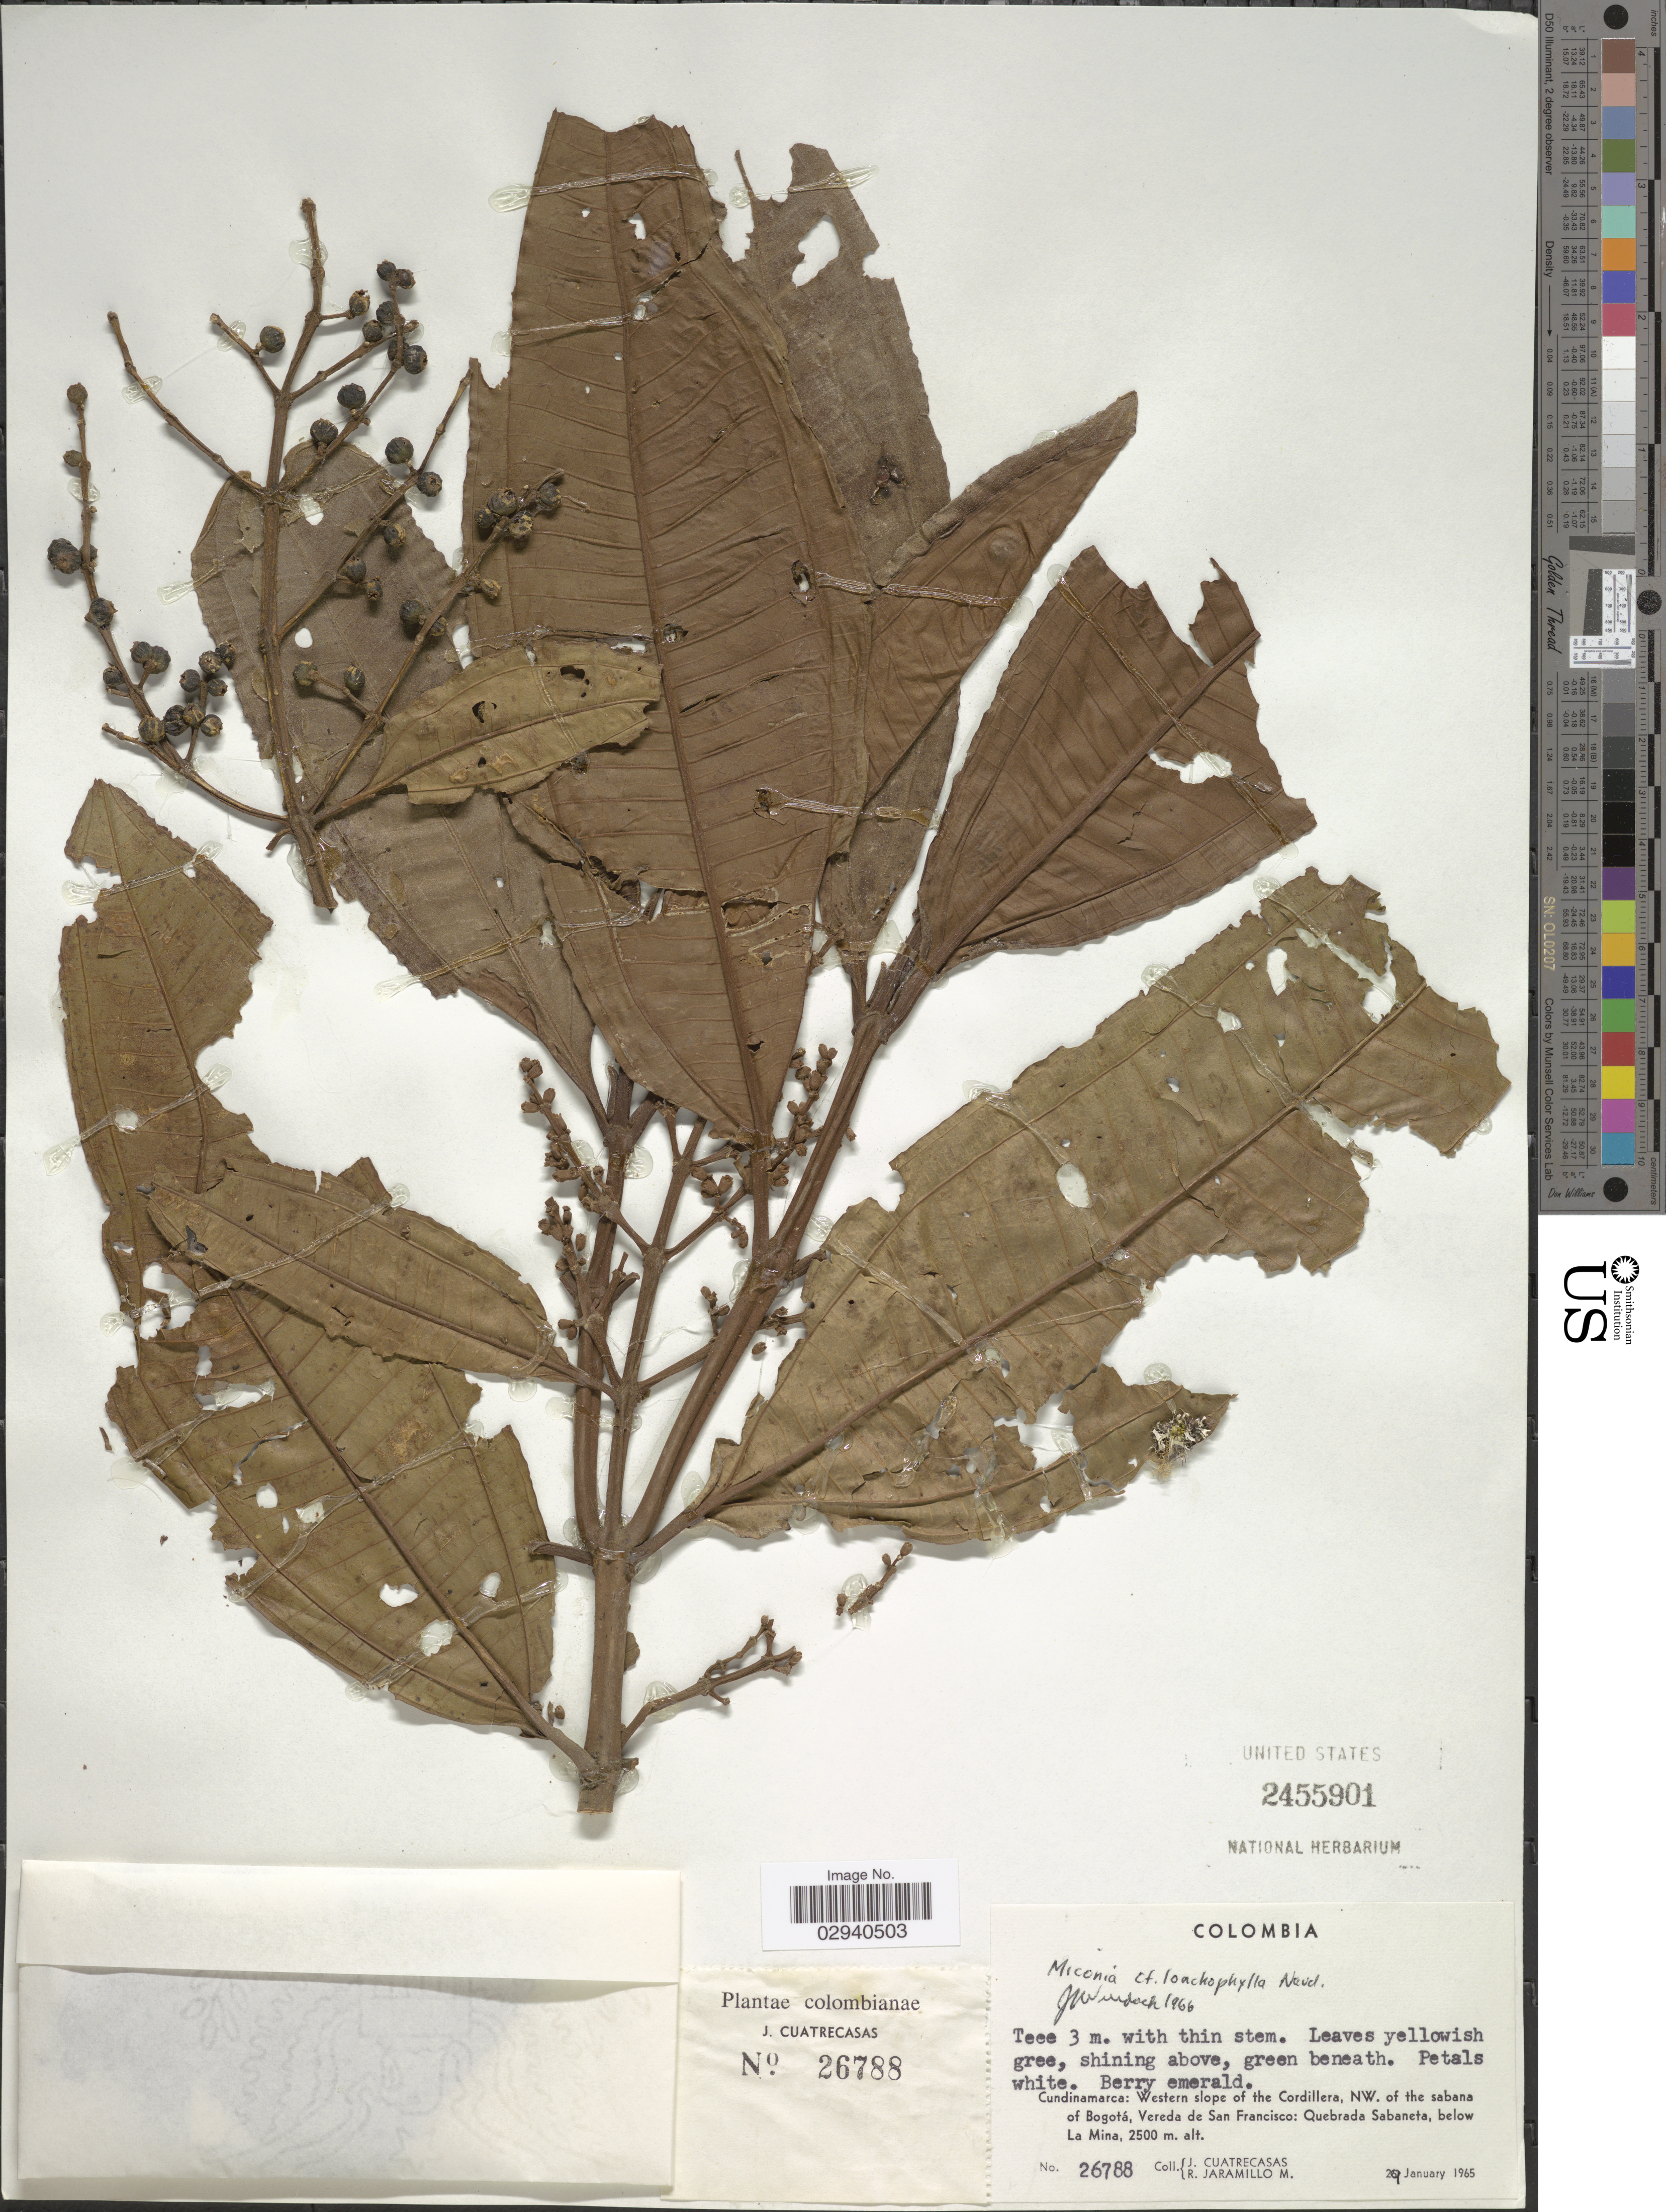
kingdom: Plantae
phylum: Tracheophyta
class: Magnoliopsida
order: Myrtales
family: Melastomataceae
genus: Miconia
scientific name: Miconia lonchophylla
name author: Naudin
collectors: J. Cuatrecasas & R. Jaramillo M.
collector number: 26788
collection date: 1965-01-29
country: Colombia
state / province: Cundinamarca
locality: Western slope of the Cordillera, NW. of the sabana of Bogotá, Vereda de San Francisco: Quebrada Sabaneta, below La Mina.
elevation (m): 2500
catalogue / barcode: US 2455901